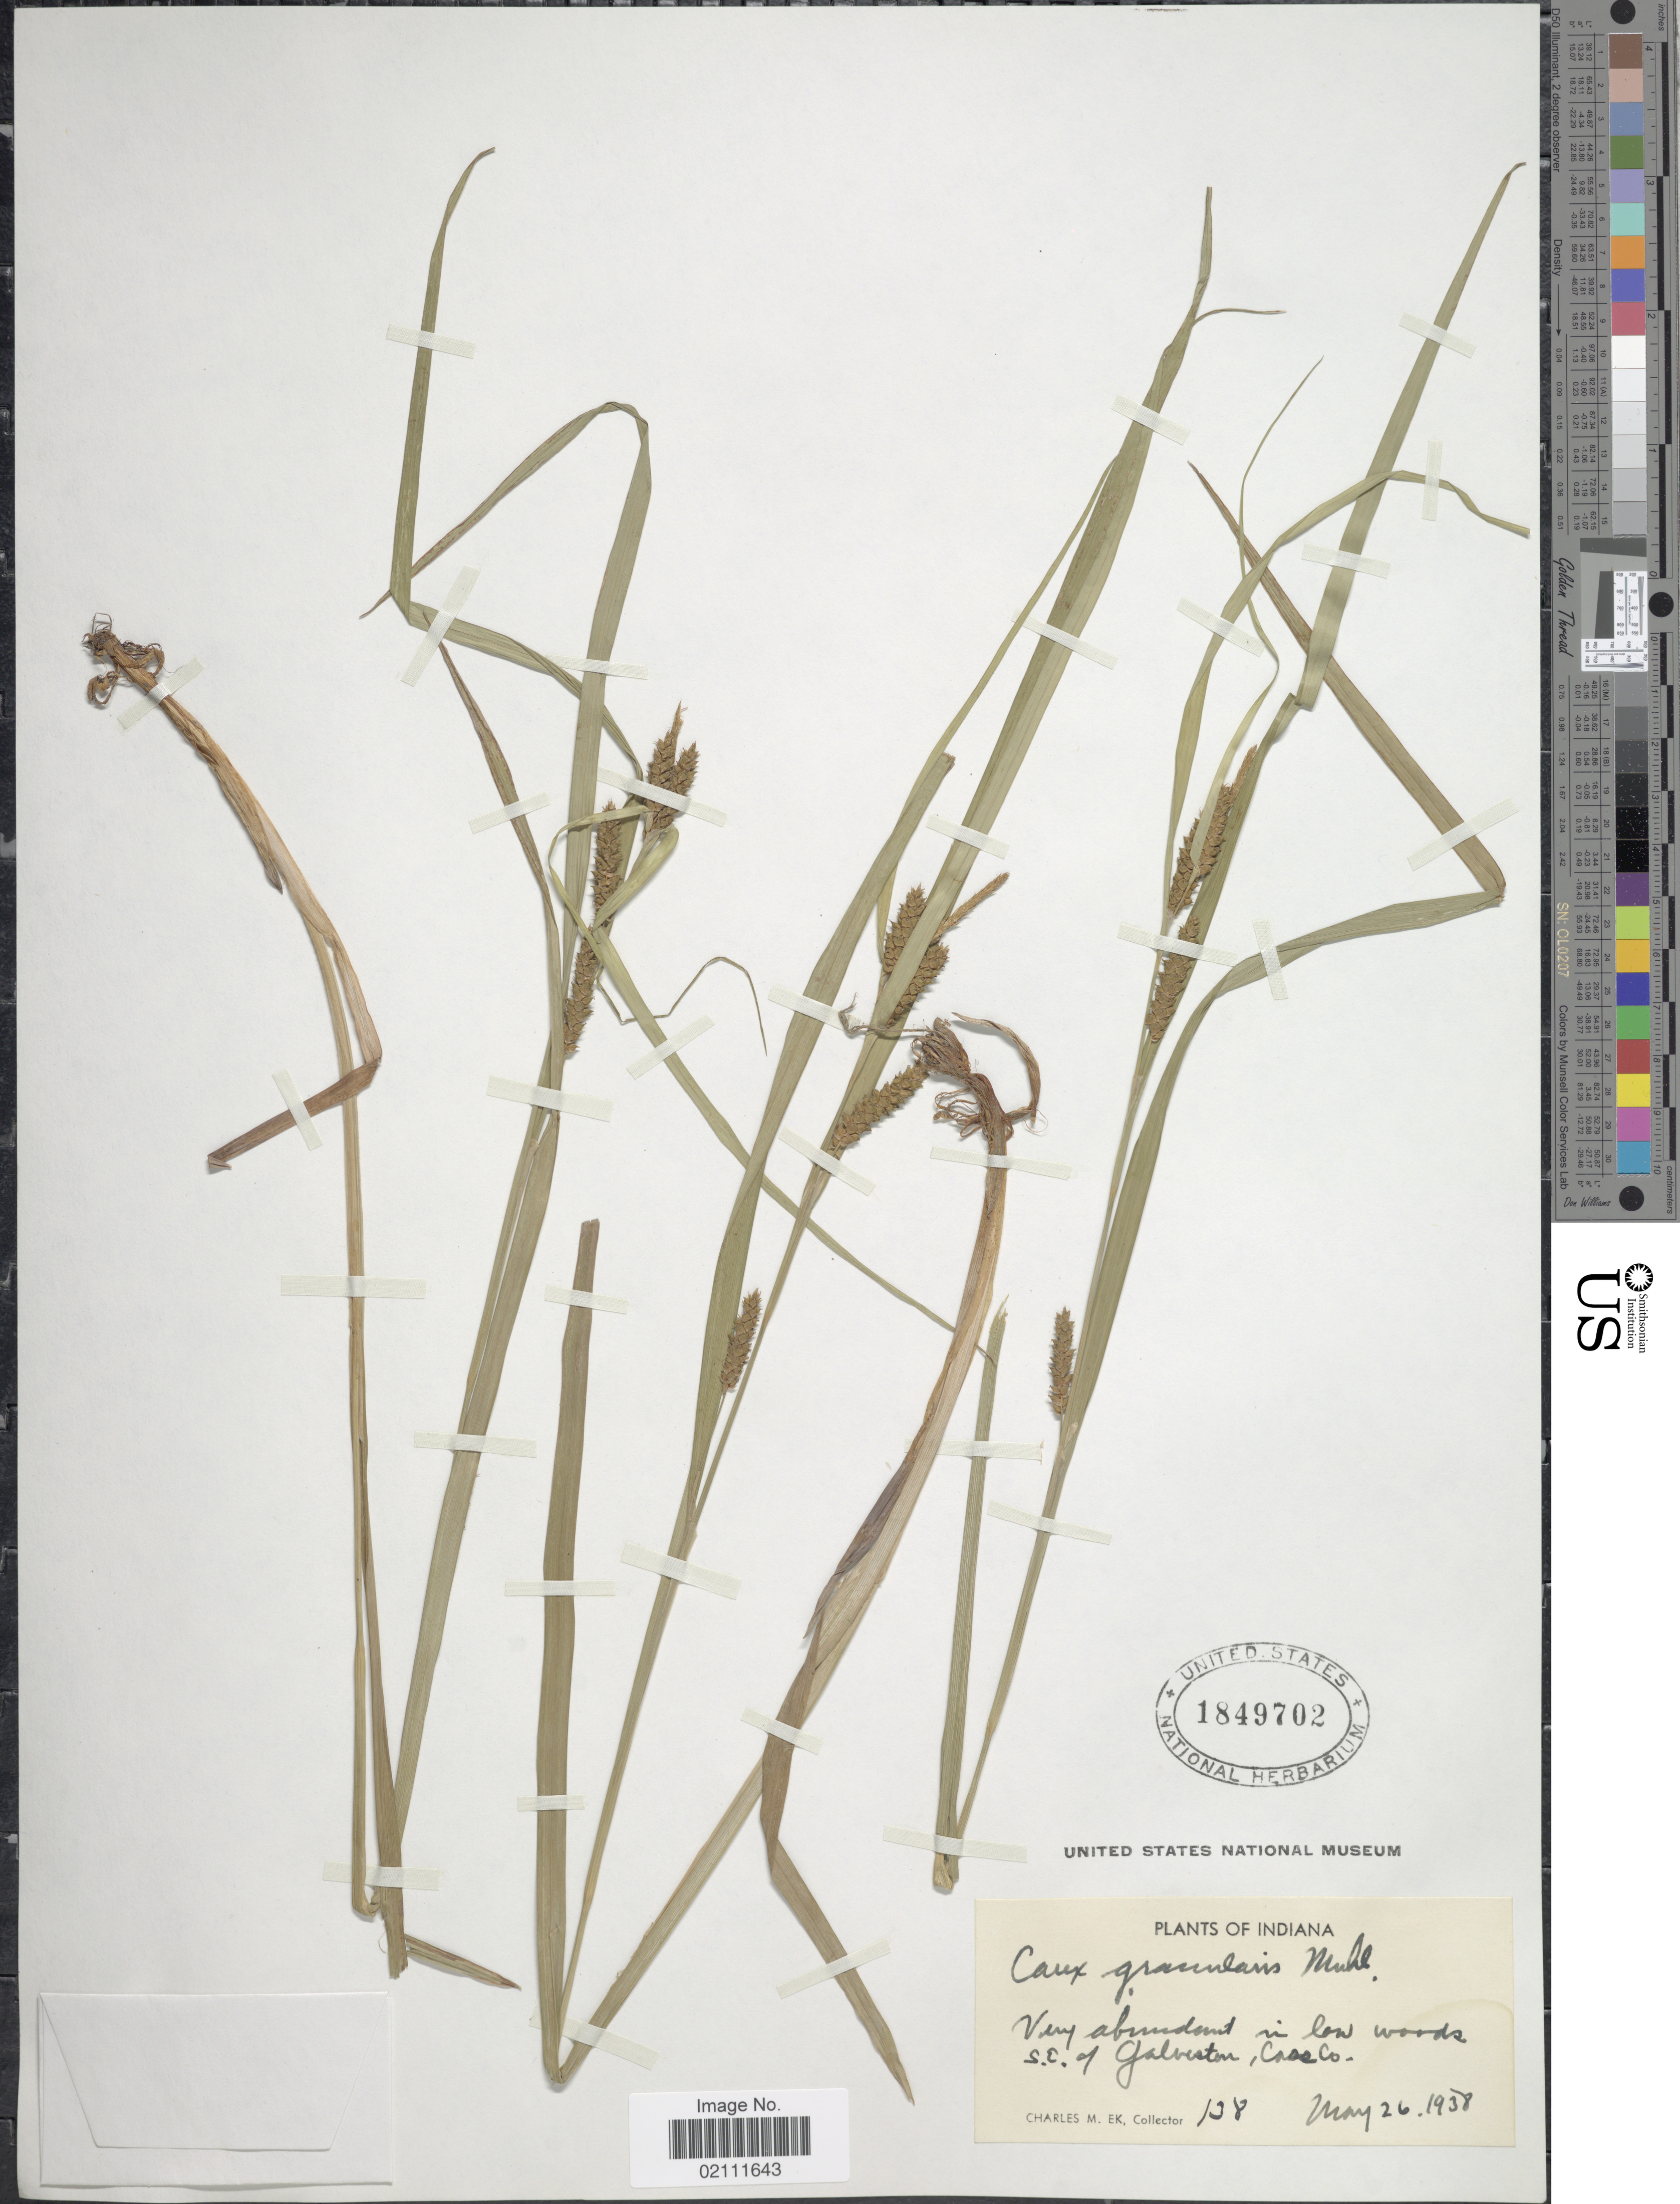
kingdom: Plantae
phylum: Tracheophyta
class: Liliopsida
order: Poales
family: Cyperaceae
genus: Carex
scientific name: Carex granularis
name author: Muhl. ex Willd.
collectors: C. Ek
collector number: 138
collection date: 1938-05-26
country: United States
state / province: Indiana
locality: Very abundant in low woods S.E. of Galveston, Cass Co.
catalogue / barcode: US 1849702